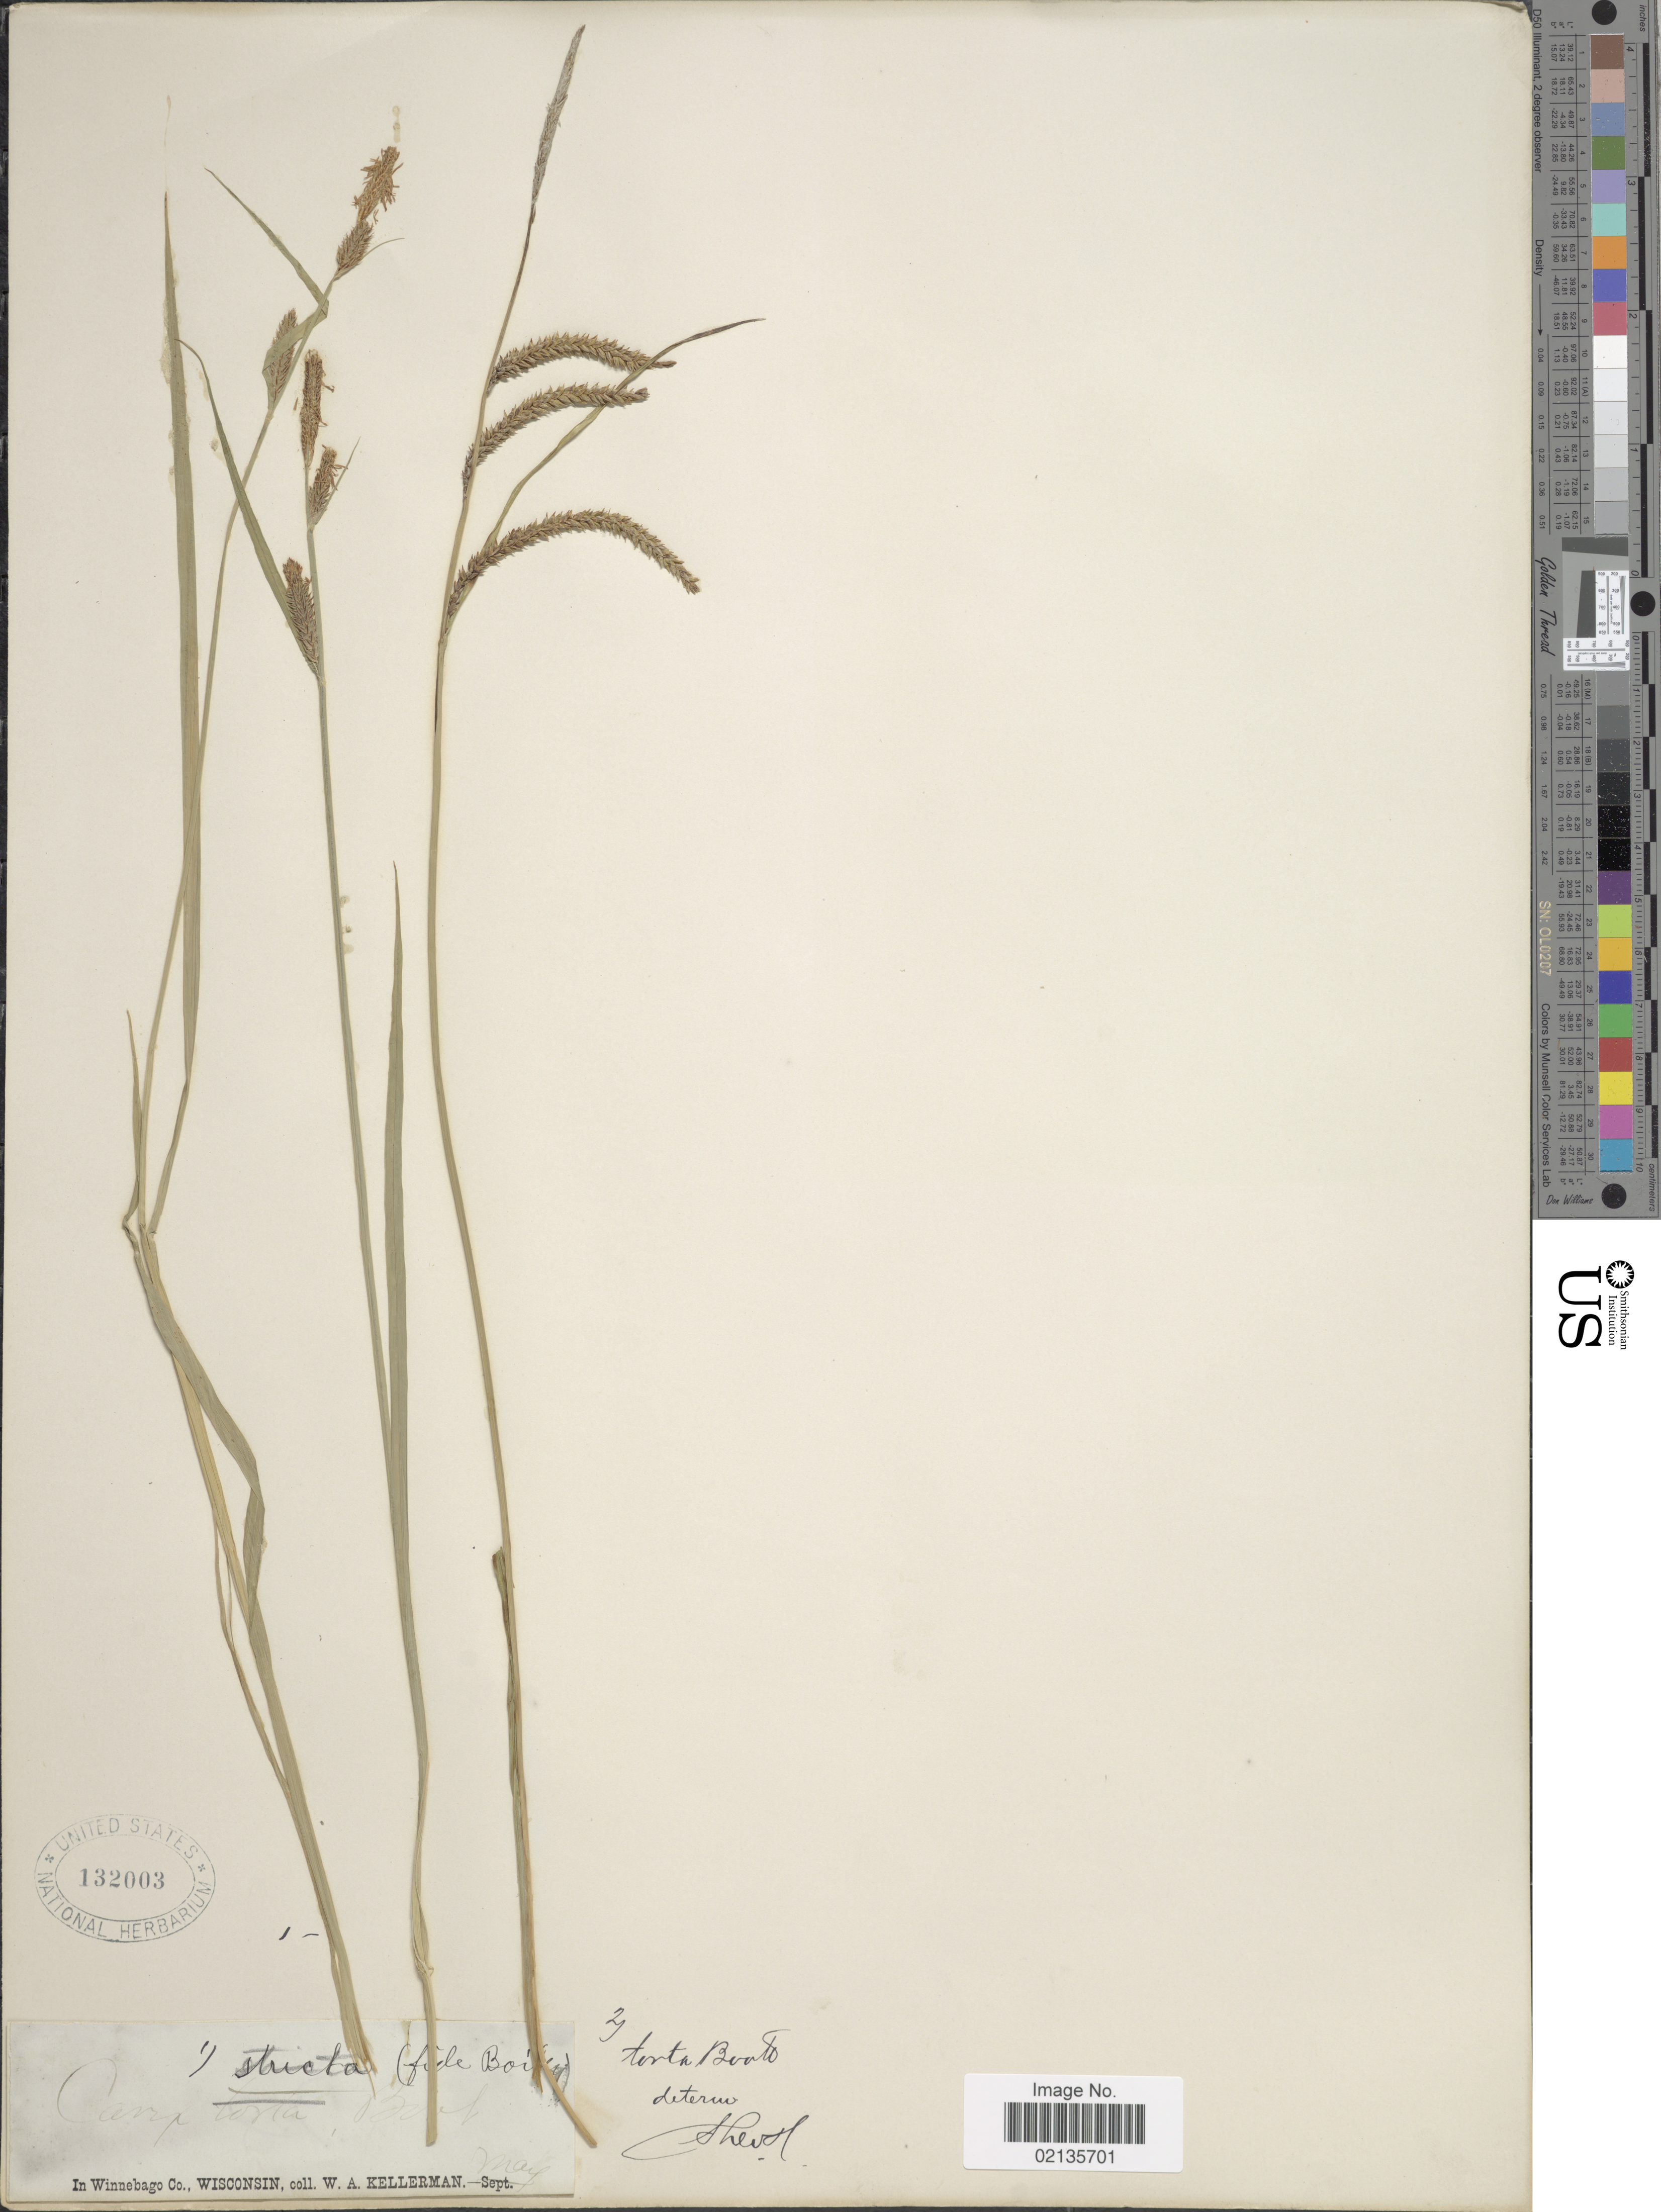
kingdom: Plantae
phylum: Tracheophyta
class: Liliopsida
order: Poales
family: Cyperaceae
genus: Carex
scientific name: Carex stricta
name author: Lam.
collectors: W. Kellerman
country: United States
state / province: Wisconsin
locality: In Winnebago Co.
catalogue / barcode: US 132003